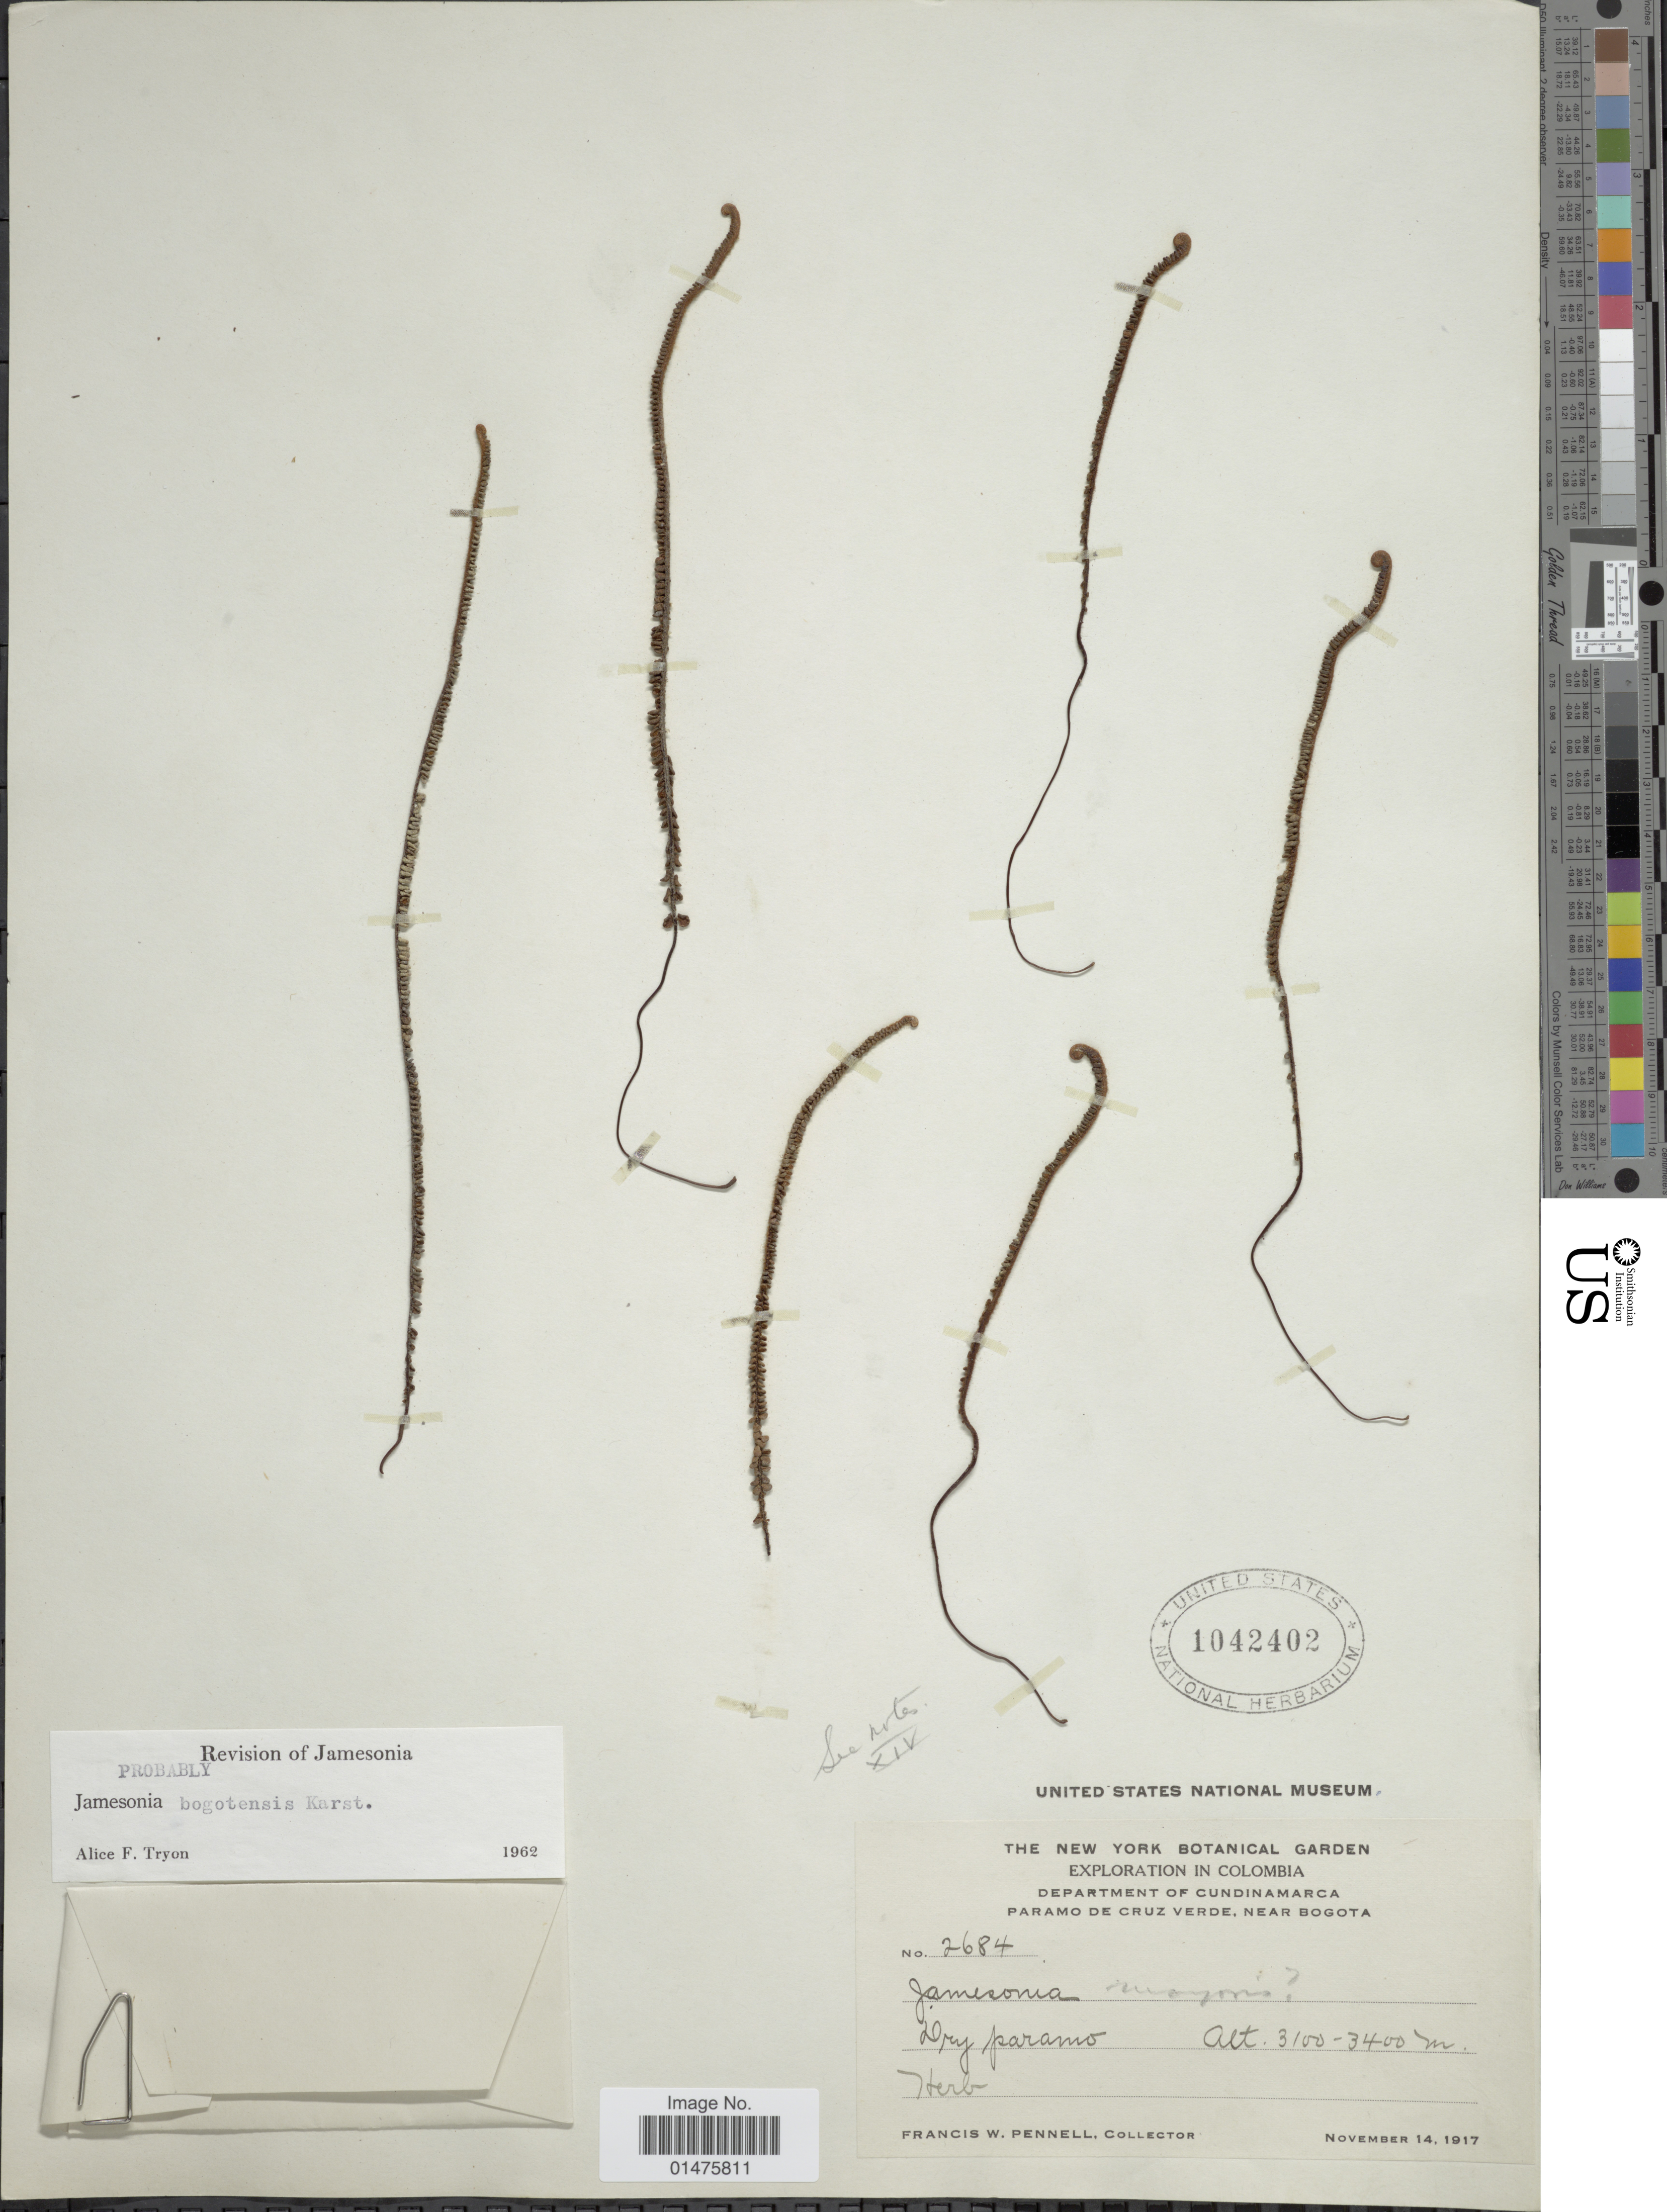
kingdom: Plantae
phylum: Tracheophyta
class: Polypodiopsida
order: Polypodiales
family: Pteridaceae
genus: Jamesonia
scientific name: Jamesonia bogotensis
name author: H. Karst.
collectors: F. W. Pennell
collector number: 2684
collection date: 1917-11-14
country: Colombia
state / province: Cundinamarca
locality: Department of Cundinamarca Paramo de Cruz Verde, near Bogota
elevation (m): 3100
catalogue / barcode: US 1042402